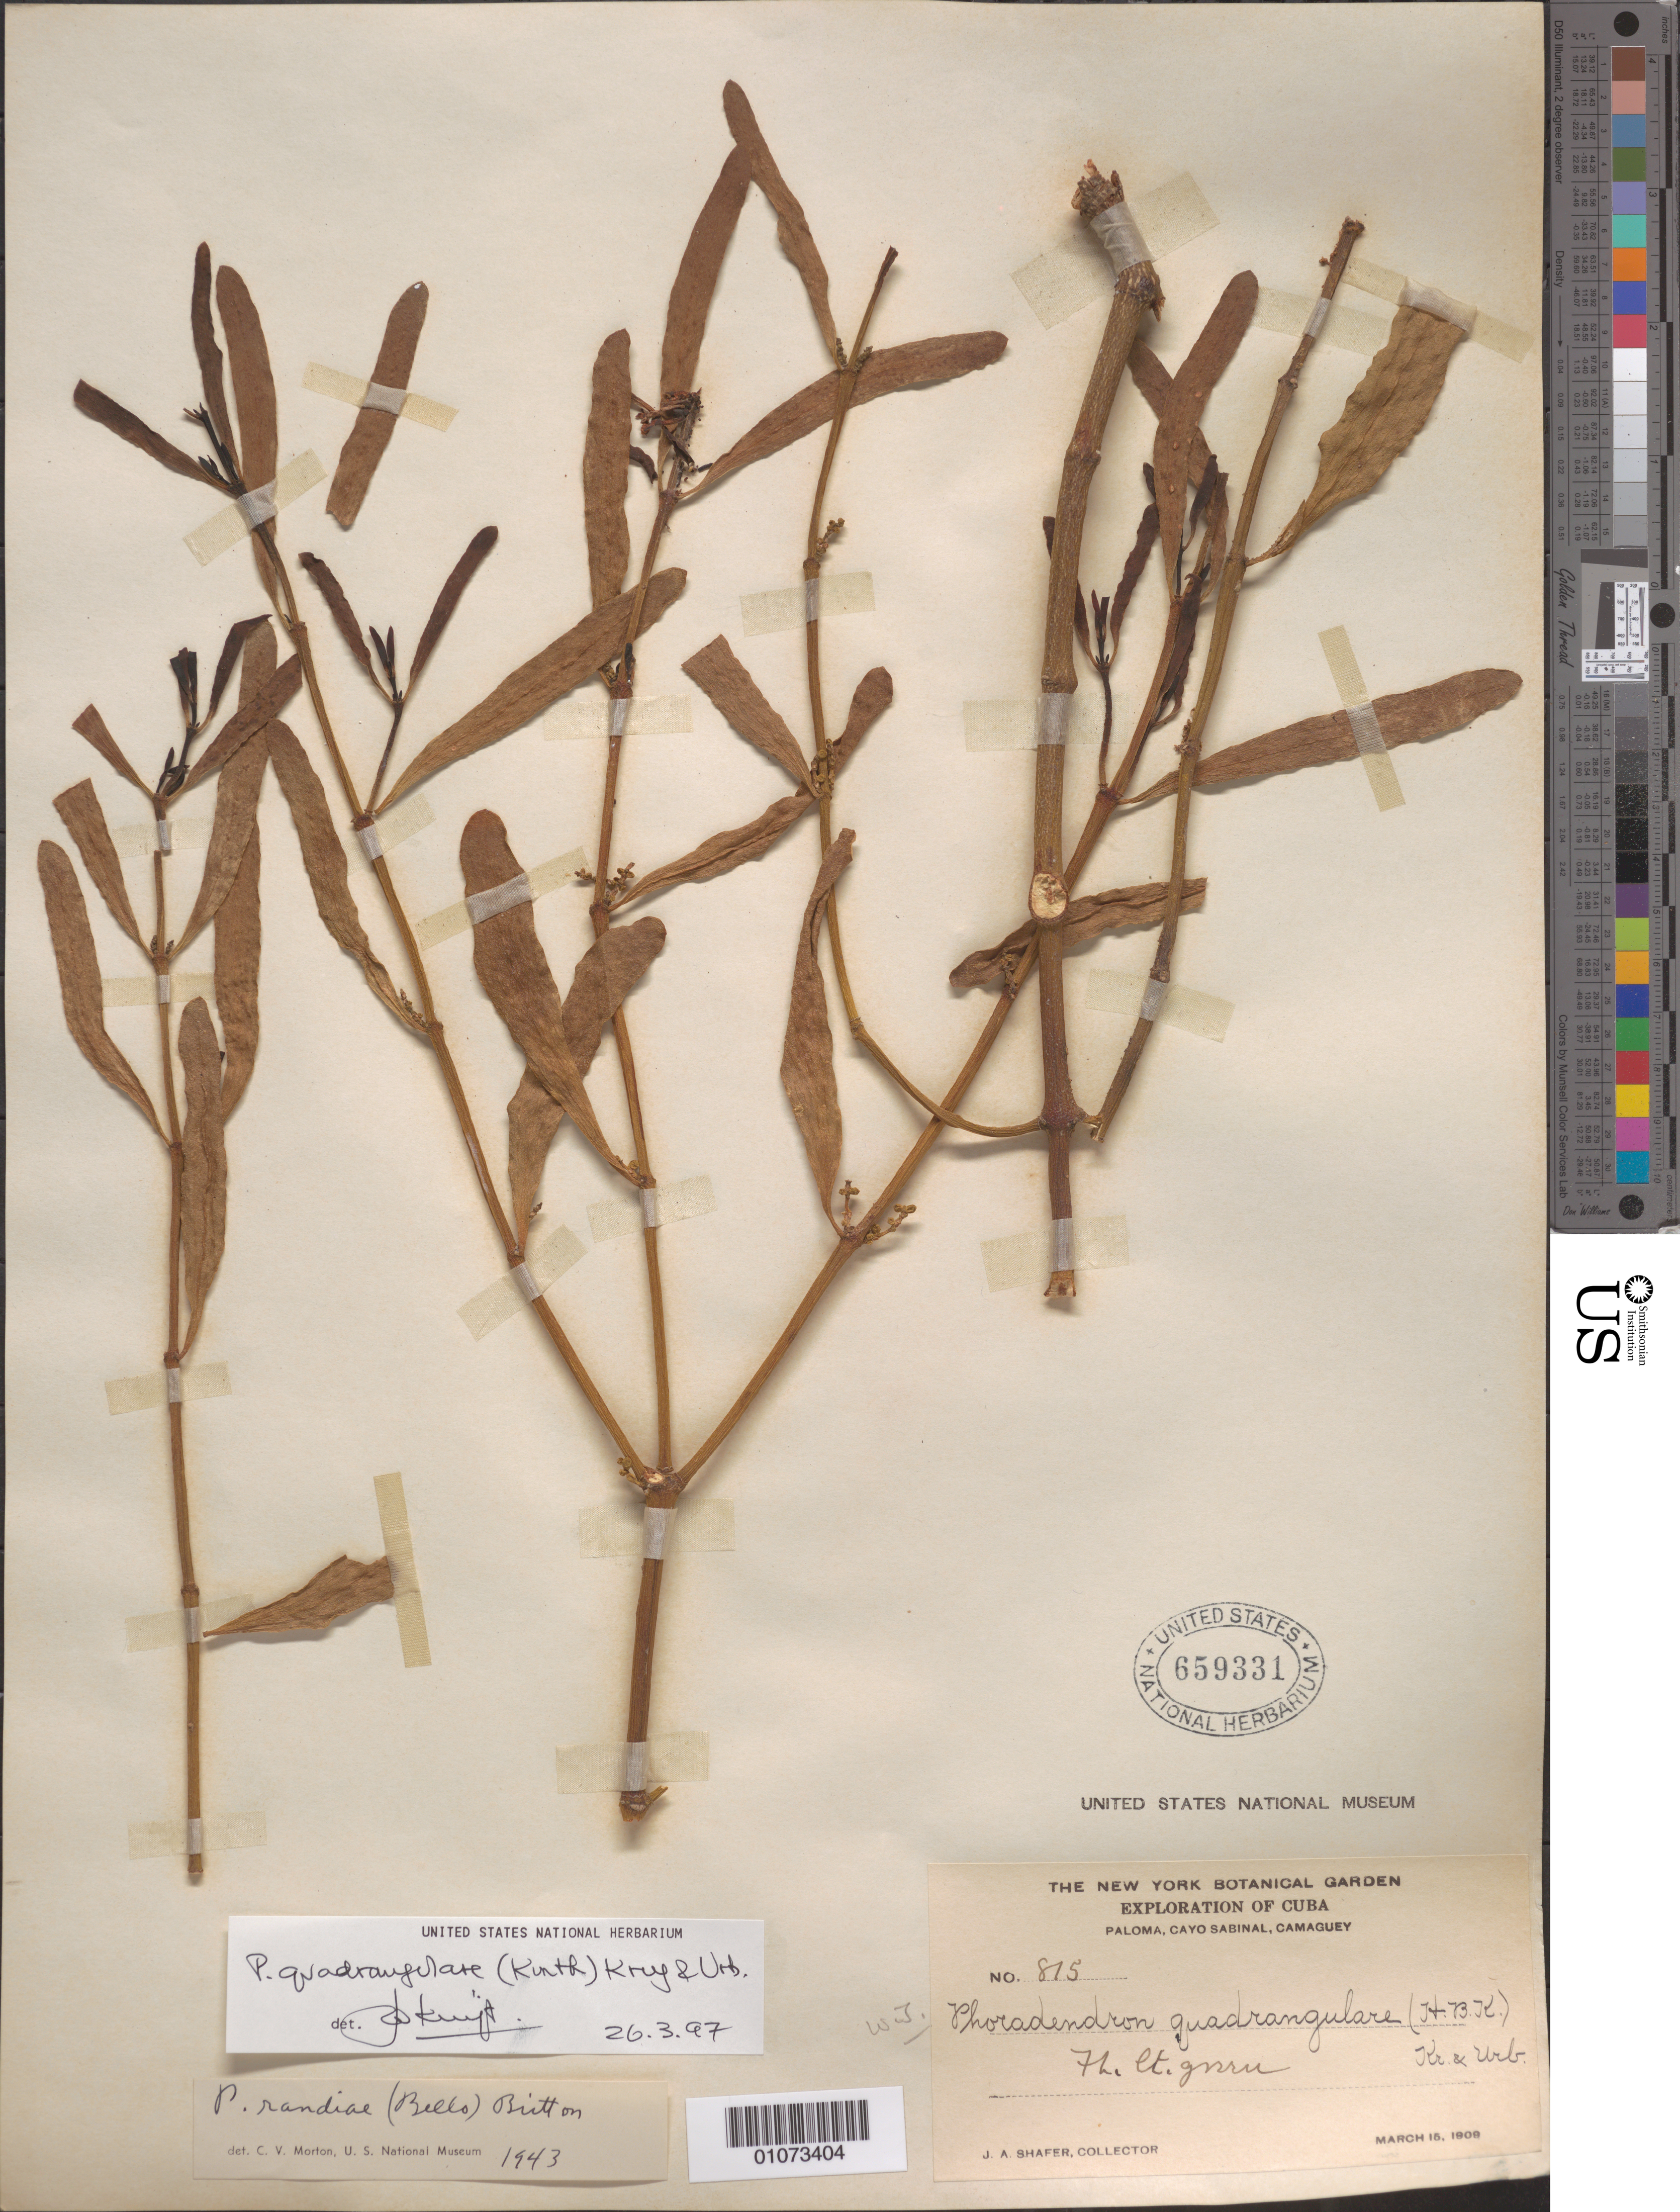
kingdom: Plantae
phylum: Tracheophyta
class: Magnoliopsida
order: Santalales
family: Viscaceae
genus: Phoradendron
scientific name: Phoradendron quadrangulare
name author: (Kunth) Griseb.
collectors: J. A. Shafer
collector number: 815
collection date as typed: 15 Mar 1909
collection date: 1909-03-15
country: Cuba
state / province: Camagüey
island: Cuba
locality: Camaguey, Cayo Sabinal, Paloma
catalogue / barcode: US 659331